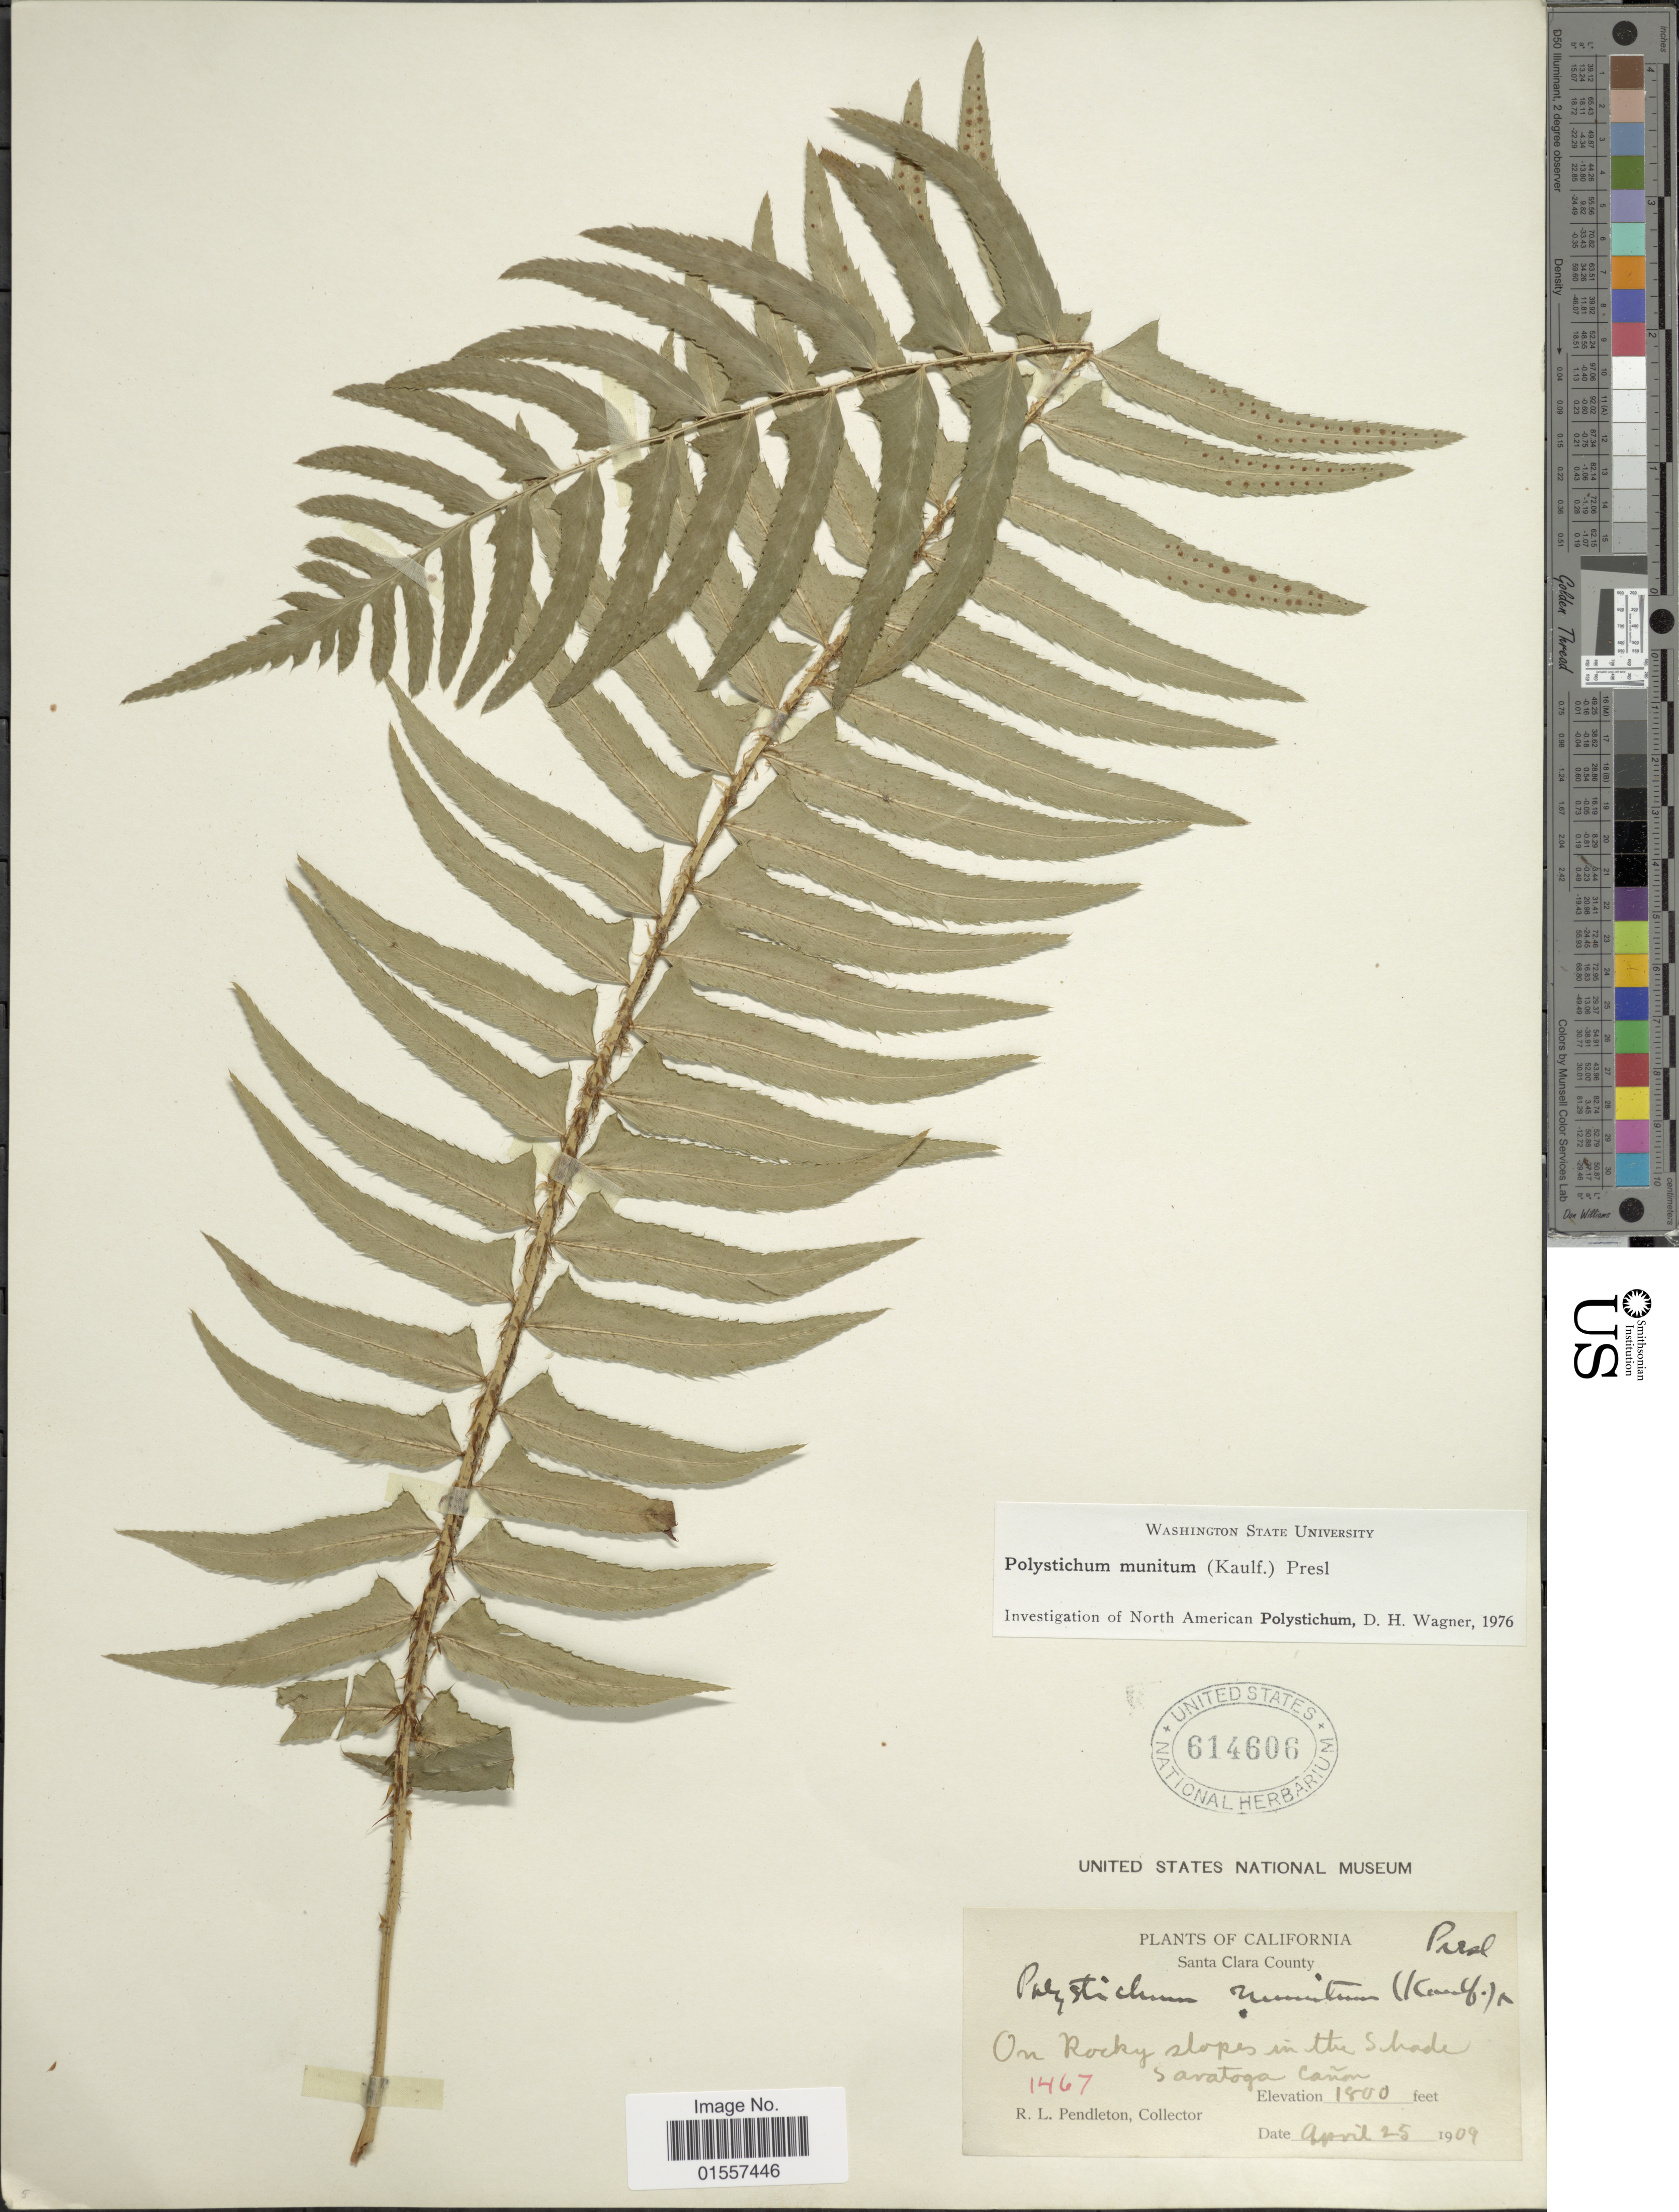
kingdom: Plantae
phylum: Tracheophyta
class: Polypodiopsida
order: Polypodiales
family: Dryopteridaceae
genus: Polystichum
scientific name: Polystichum munitum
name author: (Kaulf.) C. Presl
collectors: R. Pendleton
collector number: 1467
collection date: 1909-04-25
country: United States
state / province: California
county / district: Santa Clara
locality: California, Santa Clara County, on rocky slopes in the shade Saratoga Canon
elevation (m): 549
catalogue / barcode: US 614606